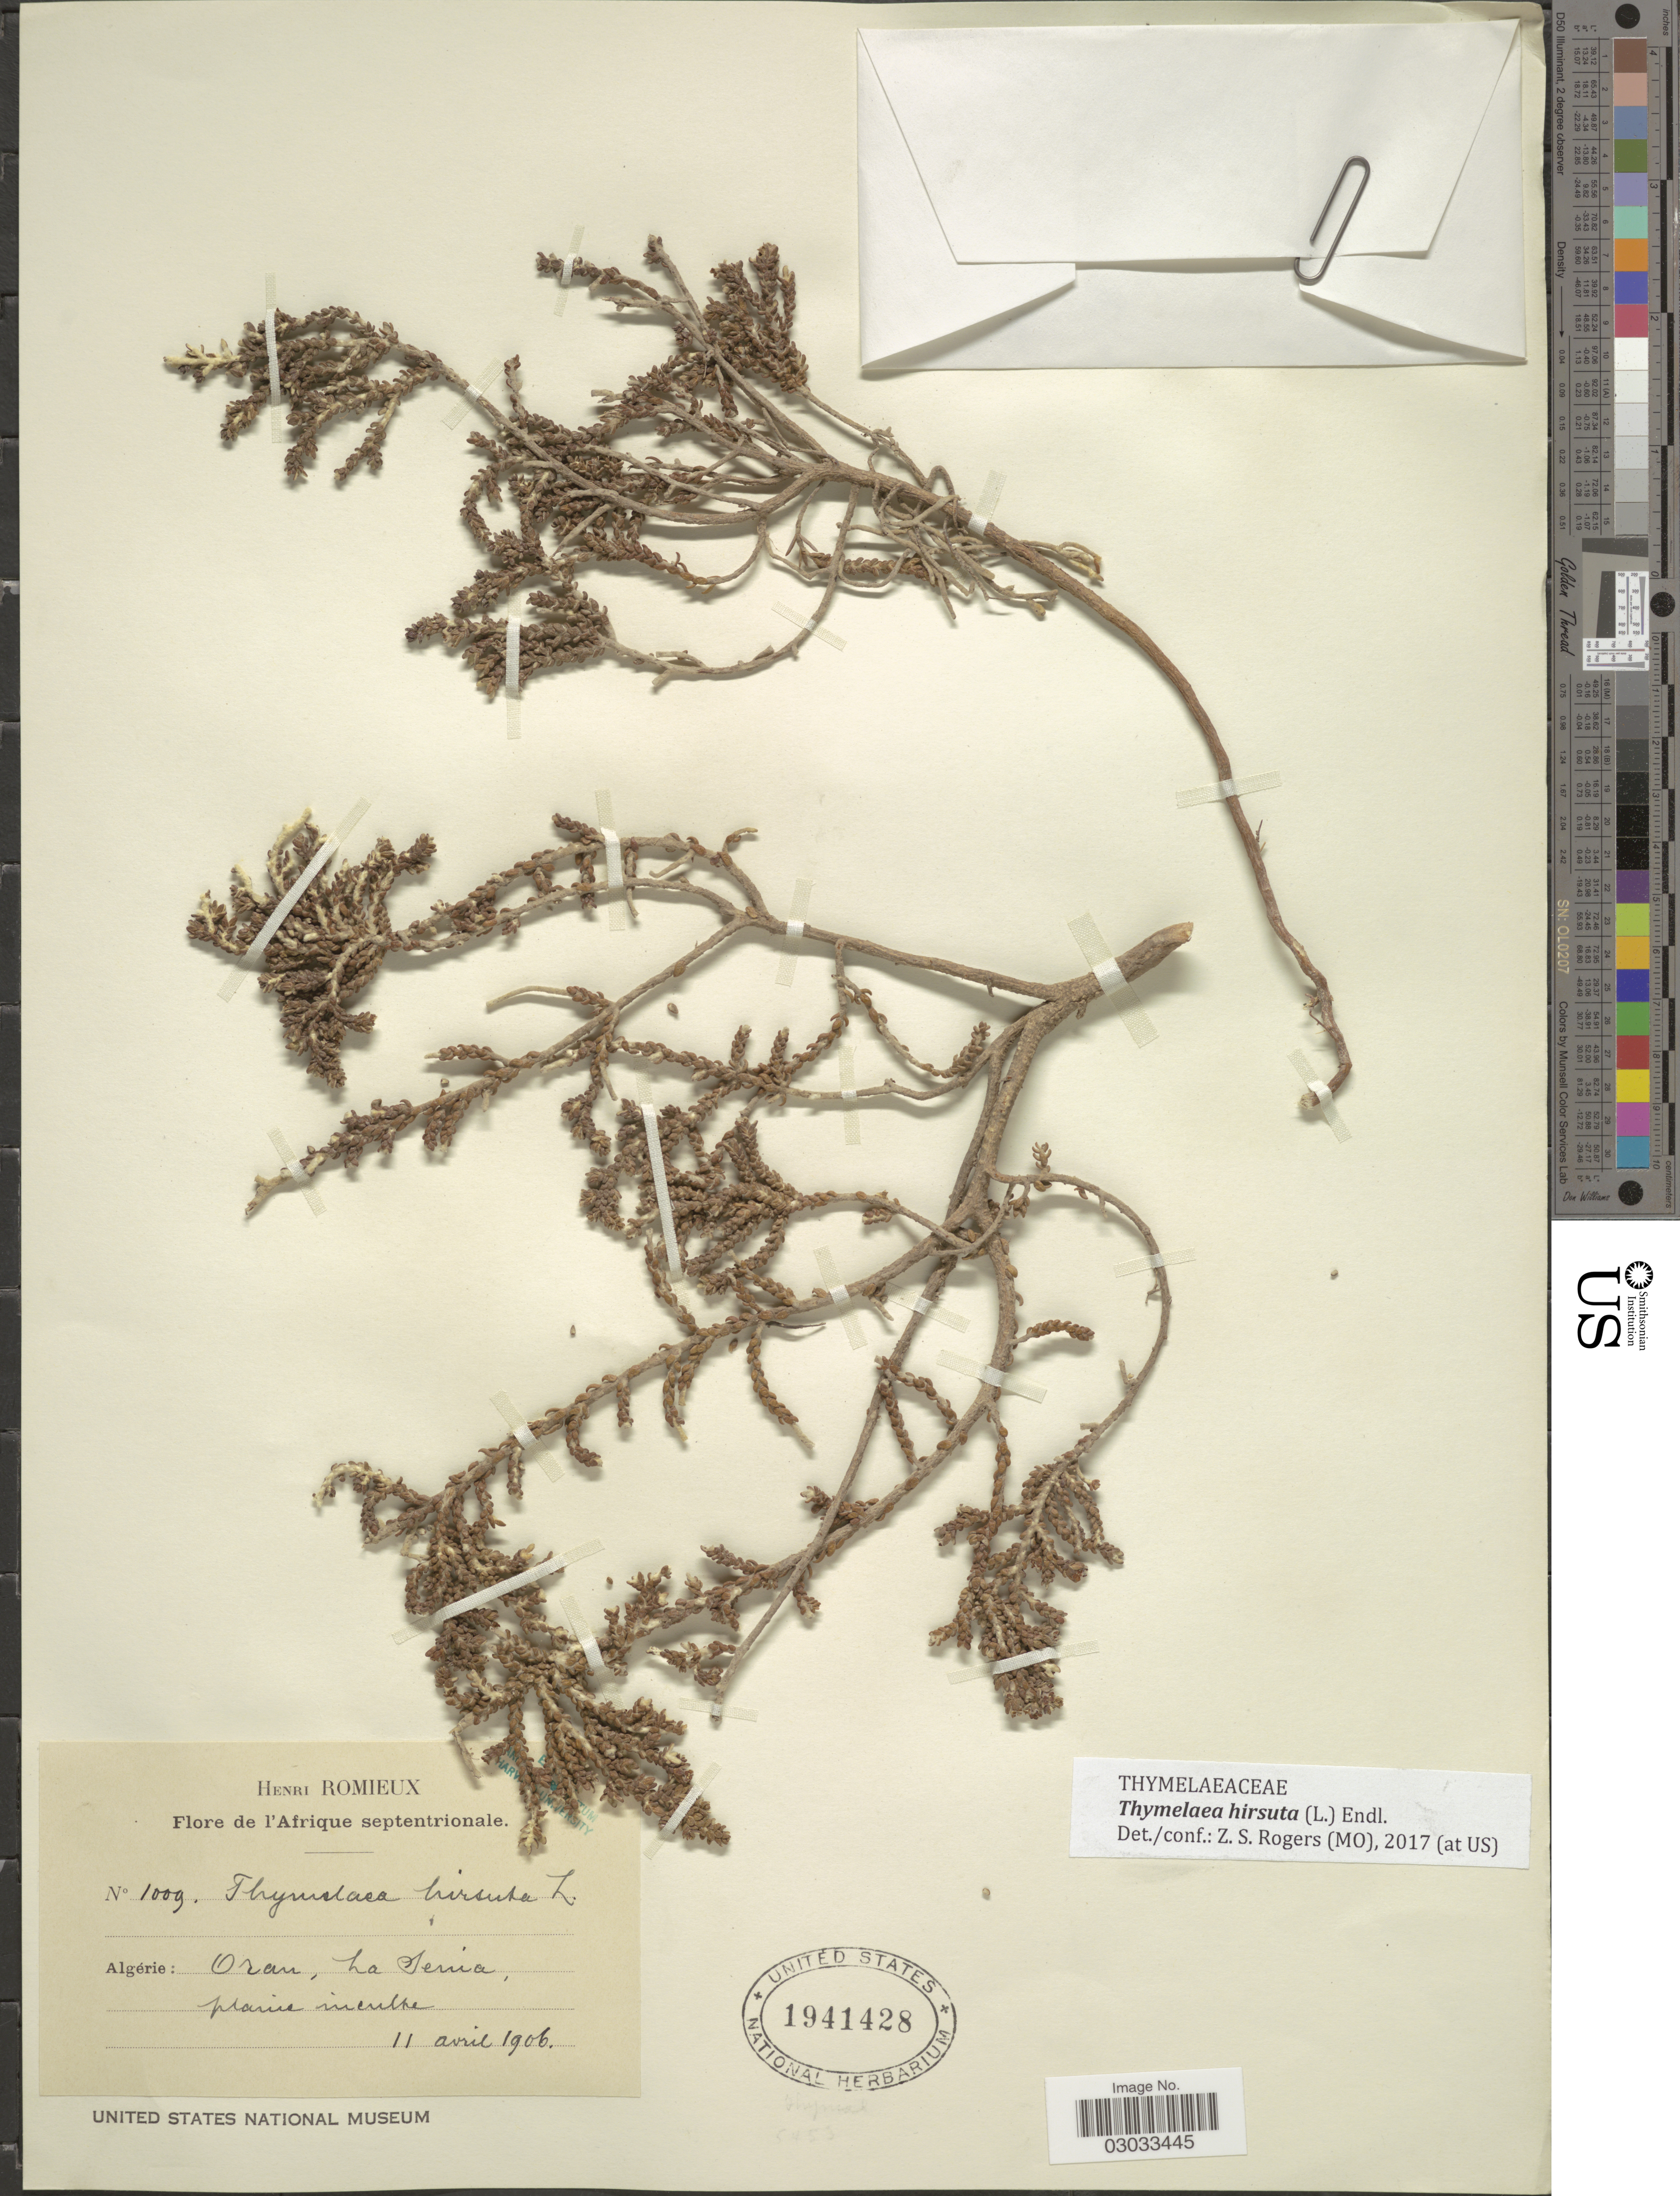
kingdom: Plantae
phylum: Tracheophyta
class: Magnoliopsida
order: Malvales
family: Thymelaeaceae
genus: Thymelaea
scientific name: Thymelaea hirsuta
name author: (L.) Endl.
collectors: Romieux, H.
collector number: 1009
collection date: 1906-04-11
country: Algeria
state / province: Oran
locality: La Senia, prairie inculte.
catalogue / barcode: US 1941428